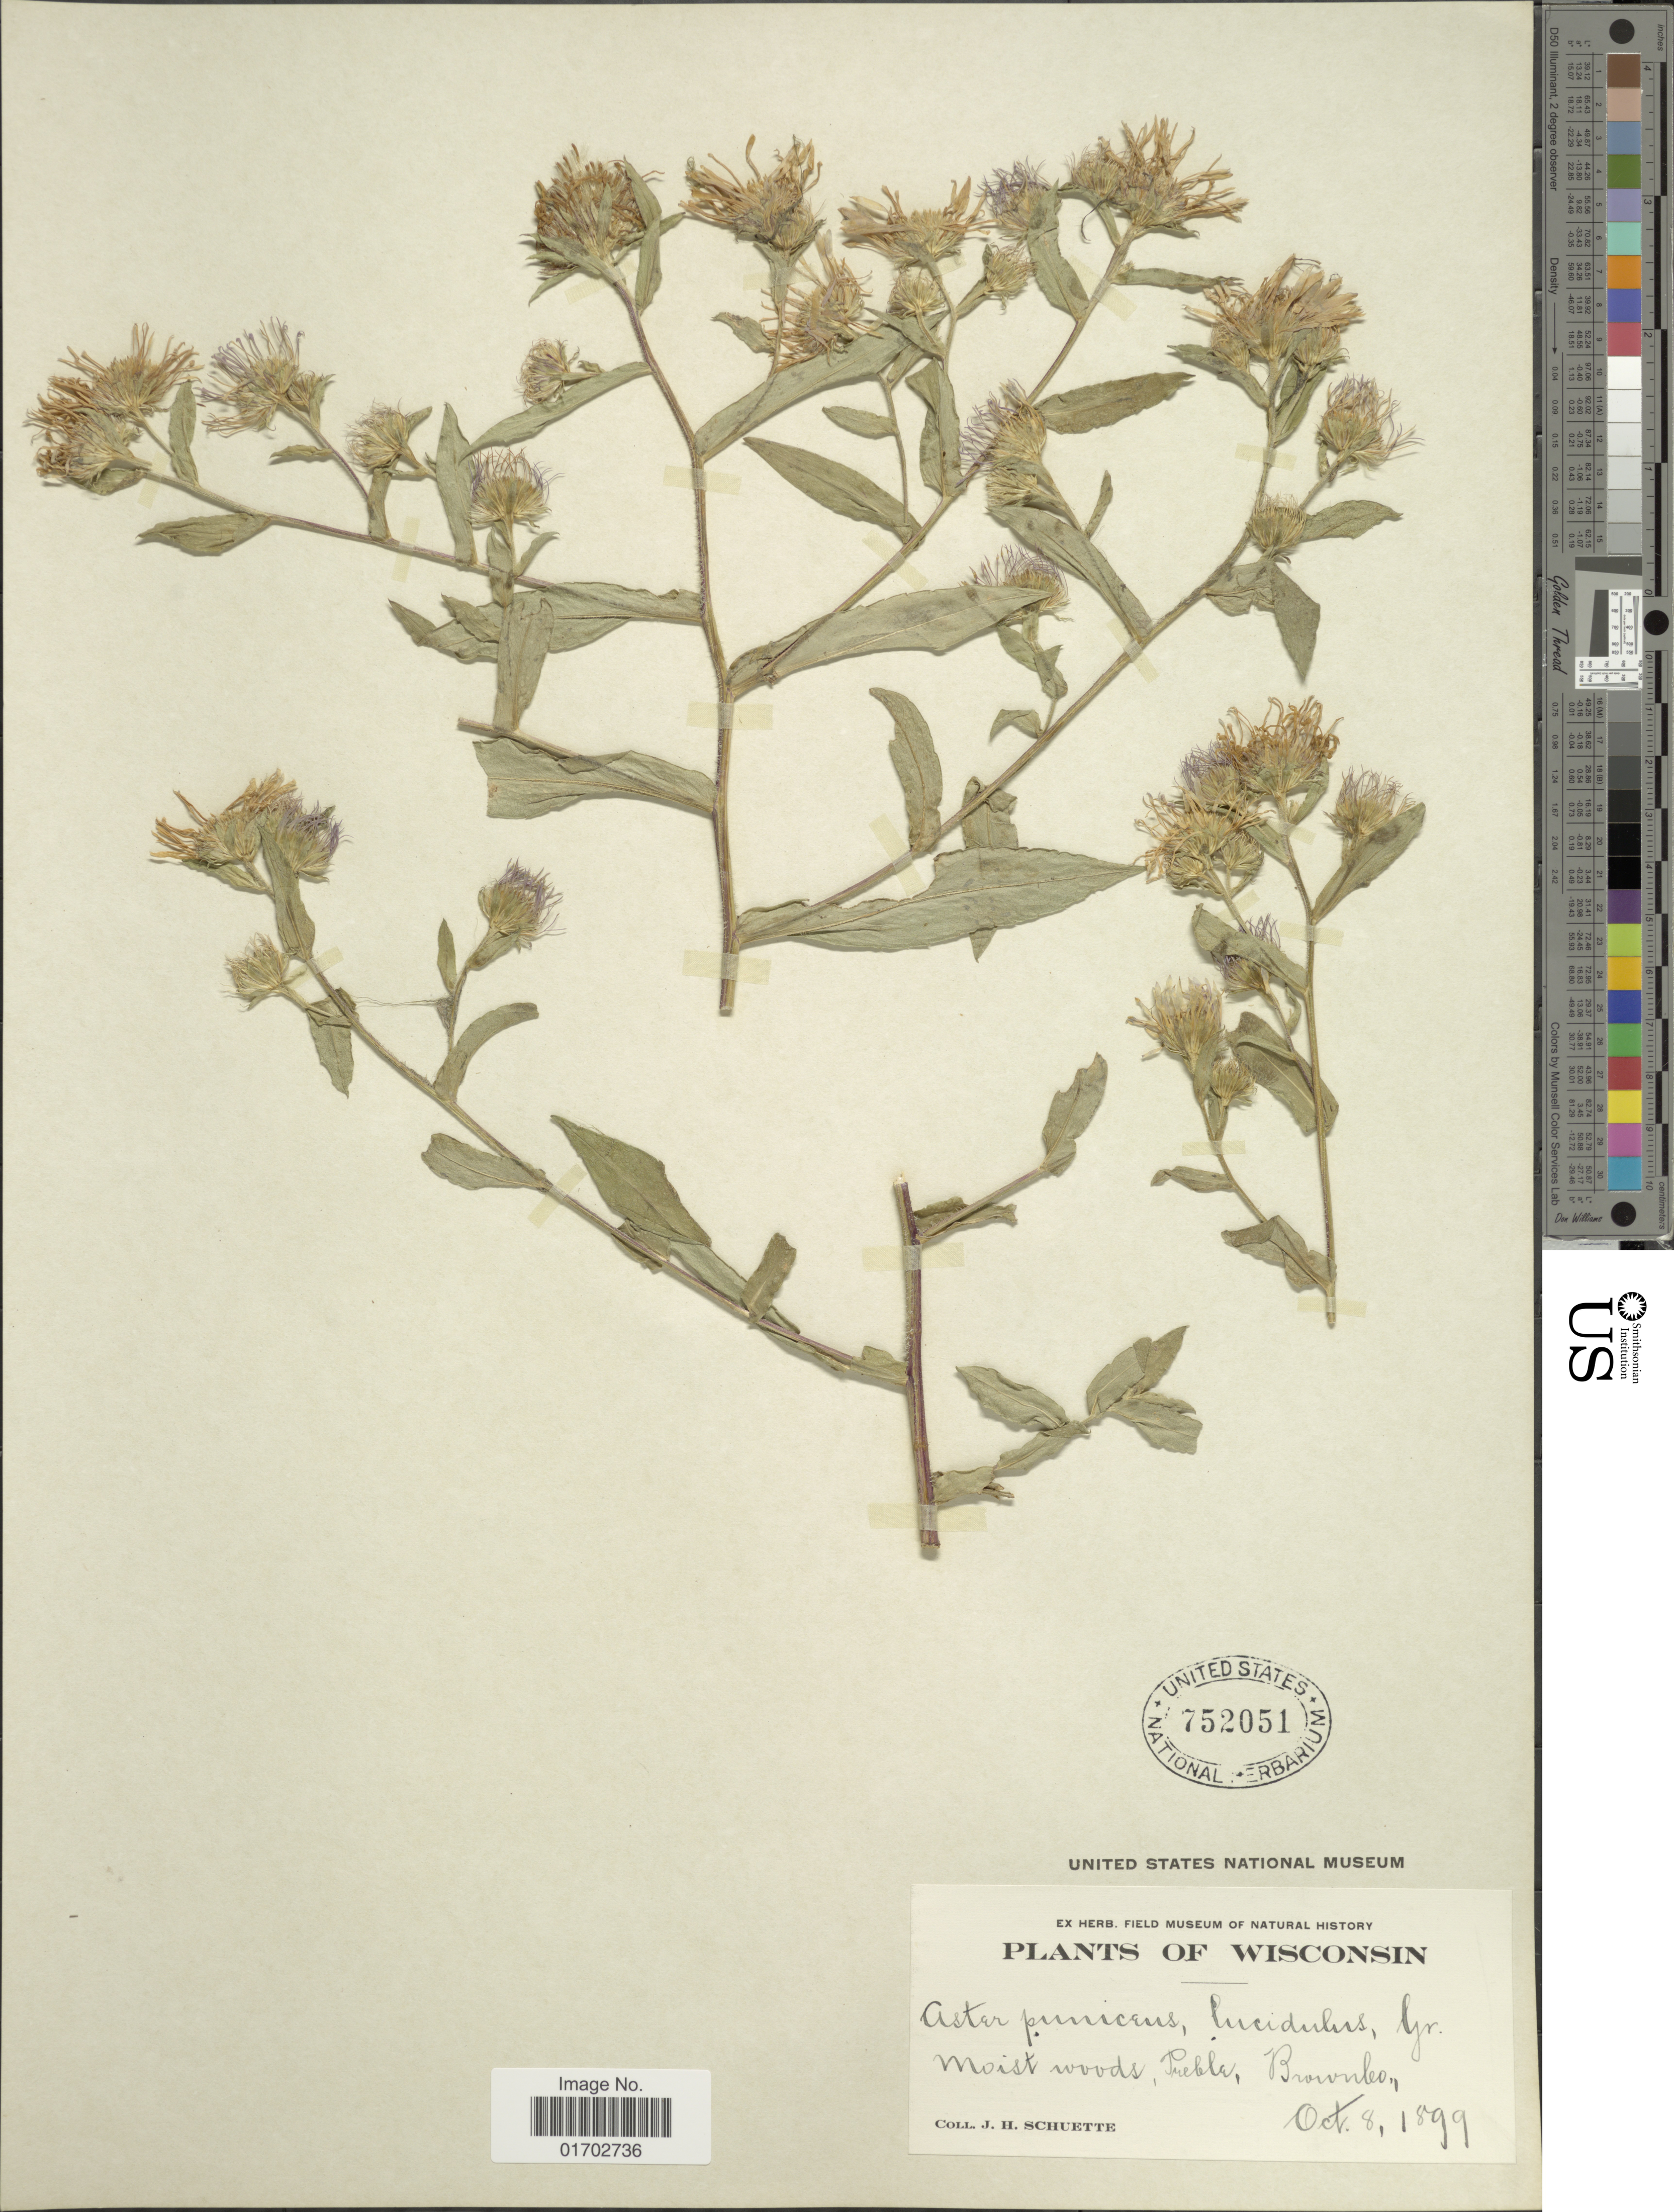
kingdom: Plantae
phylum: Tracheophyta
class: Magnoliopsida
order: Asterales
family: Asteraceae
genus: Symphyotrichum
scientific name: Symphyotrichum firmum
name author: (Nees) G.L. Nesom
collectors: J. H. Schuette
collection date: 1899-10-08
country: United States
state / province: Wisconsin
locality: Moist woods, Puebla, brown Co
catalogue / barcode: US 752051